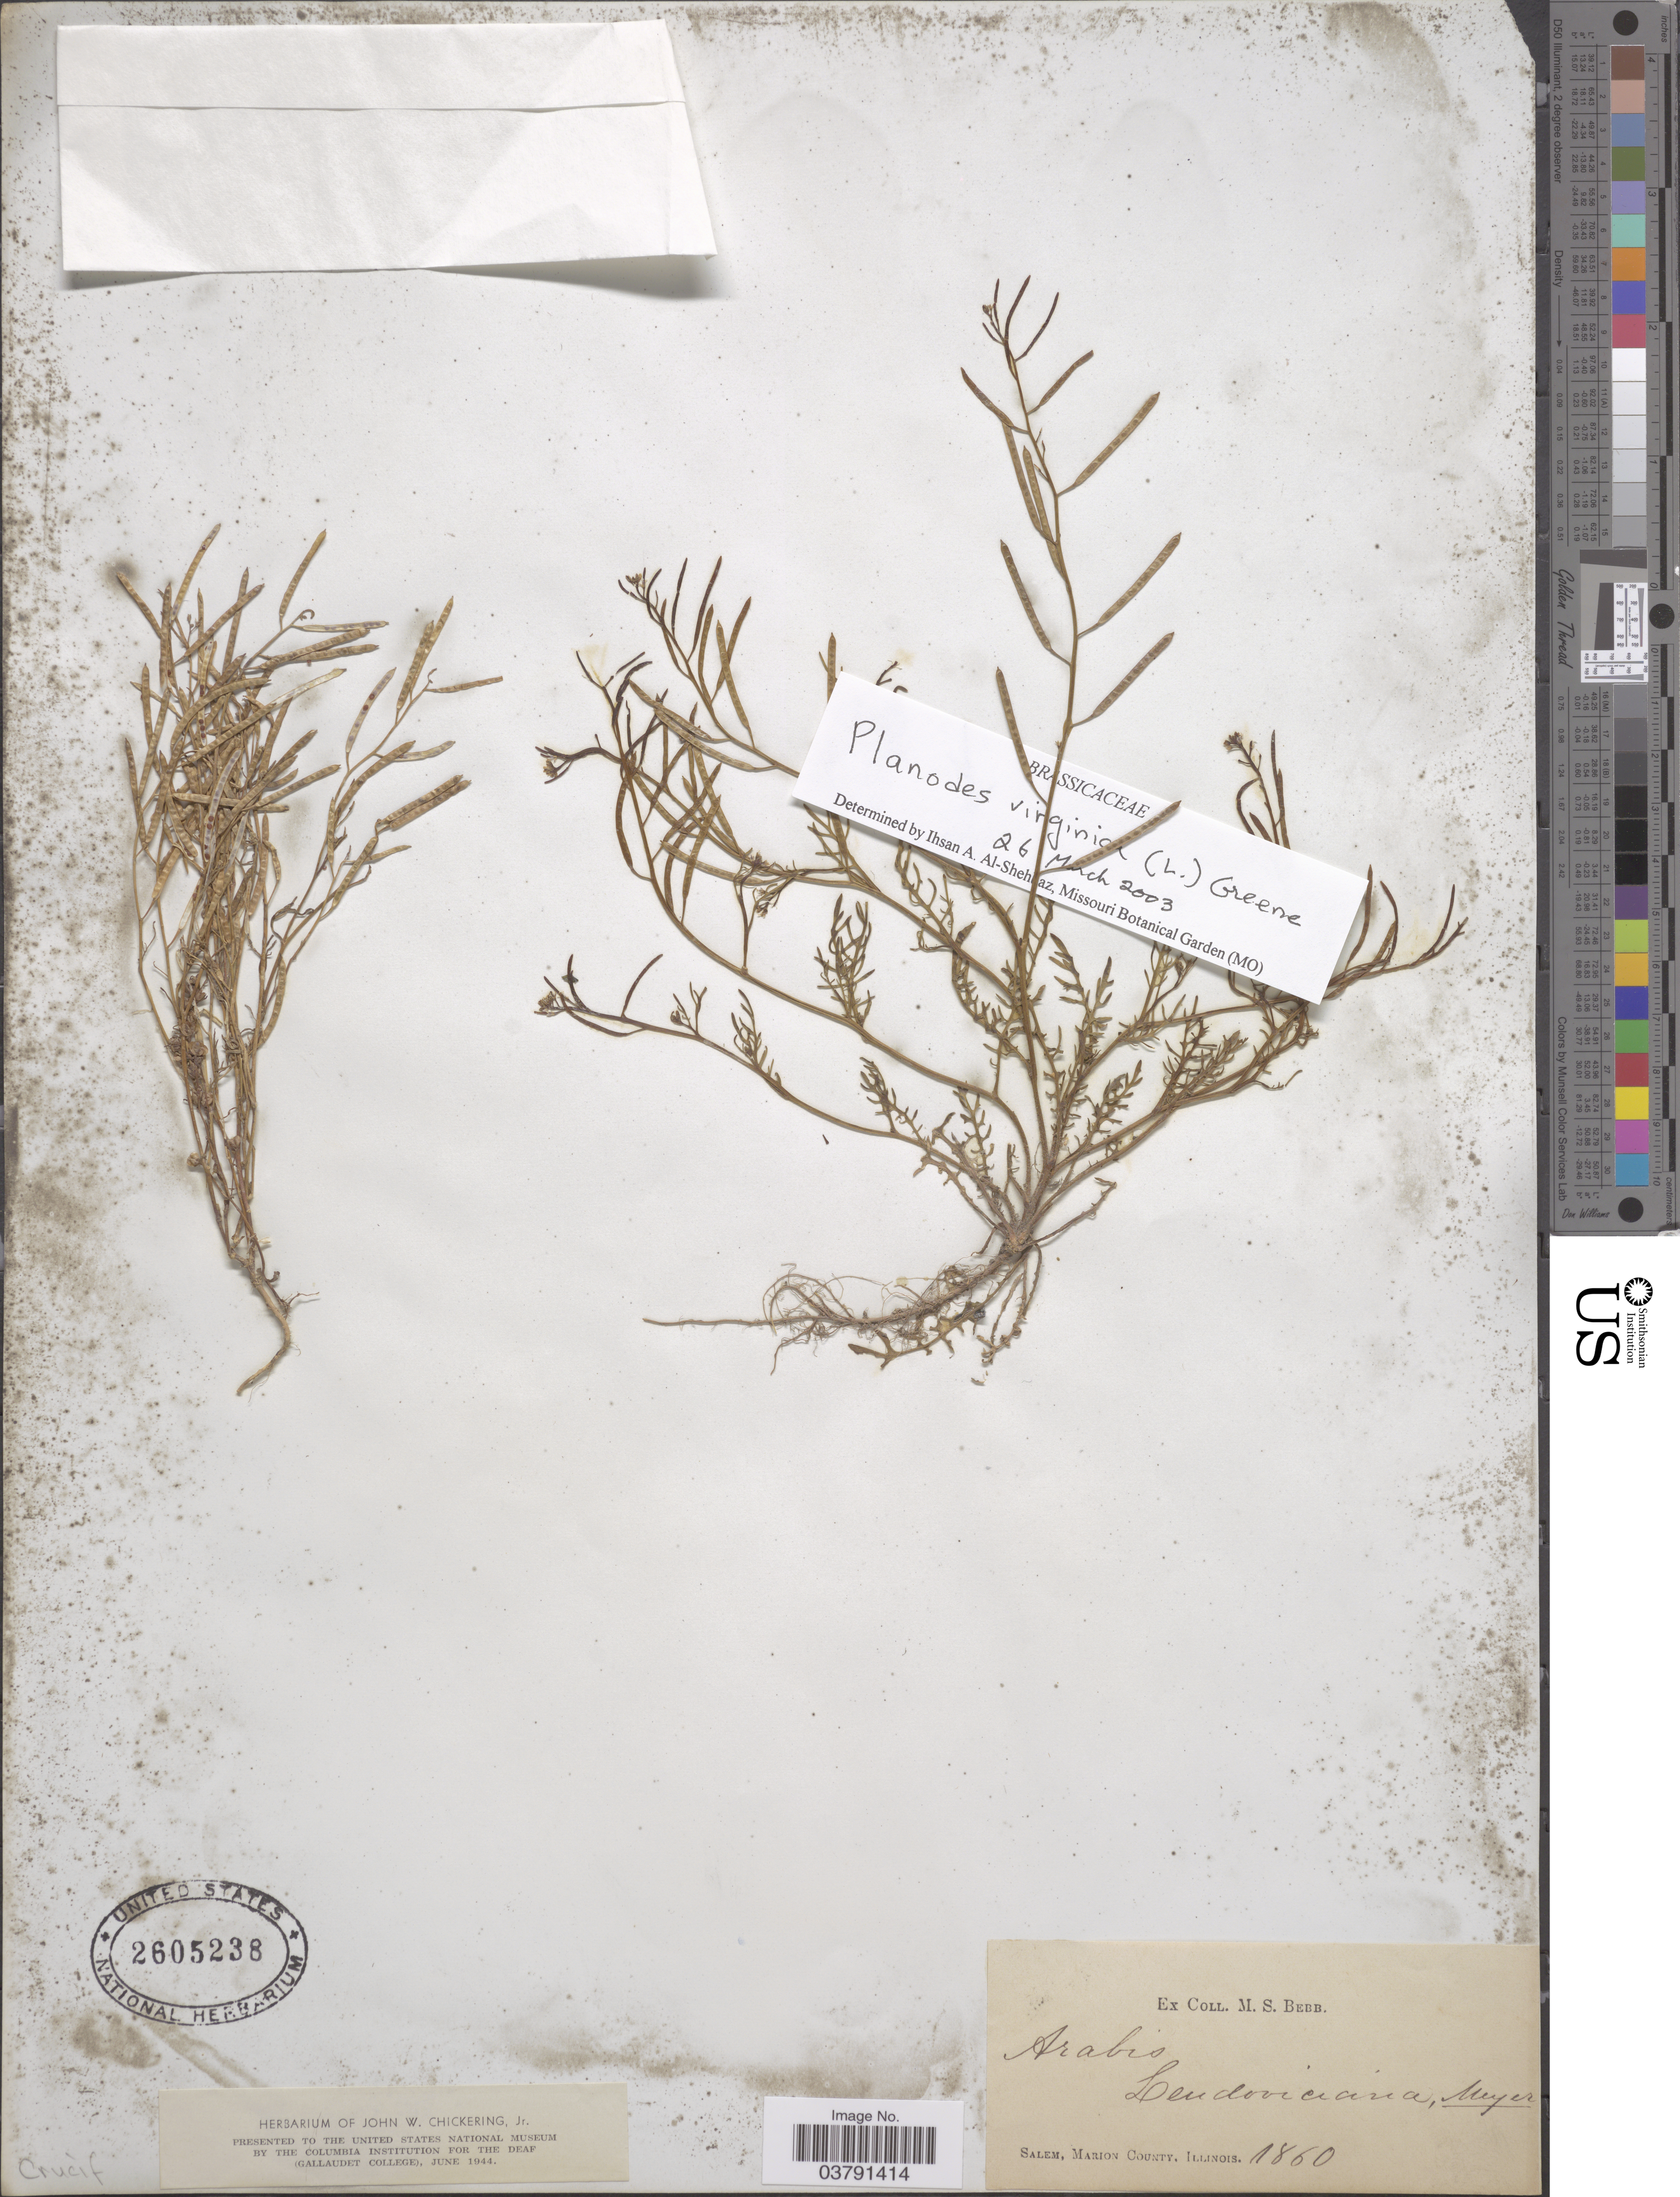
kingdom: Plantae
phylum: Tracheophyta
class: Magnoliopsida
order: Brassicales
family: Brassicaceae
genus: Planodes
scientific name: Planodes virginicum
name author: (L.) Greene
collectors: M. Bebb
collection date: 1860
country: United States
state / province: Illinois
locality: Salem, Marion County.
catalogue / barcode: US 2605238